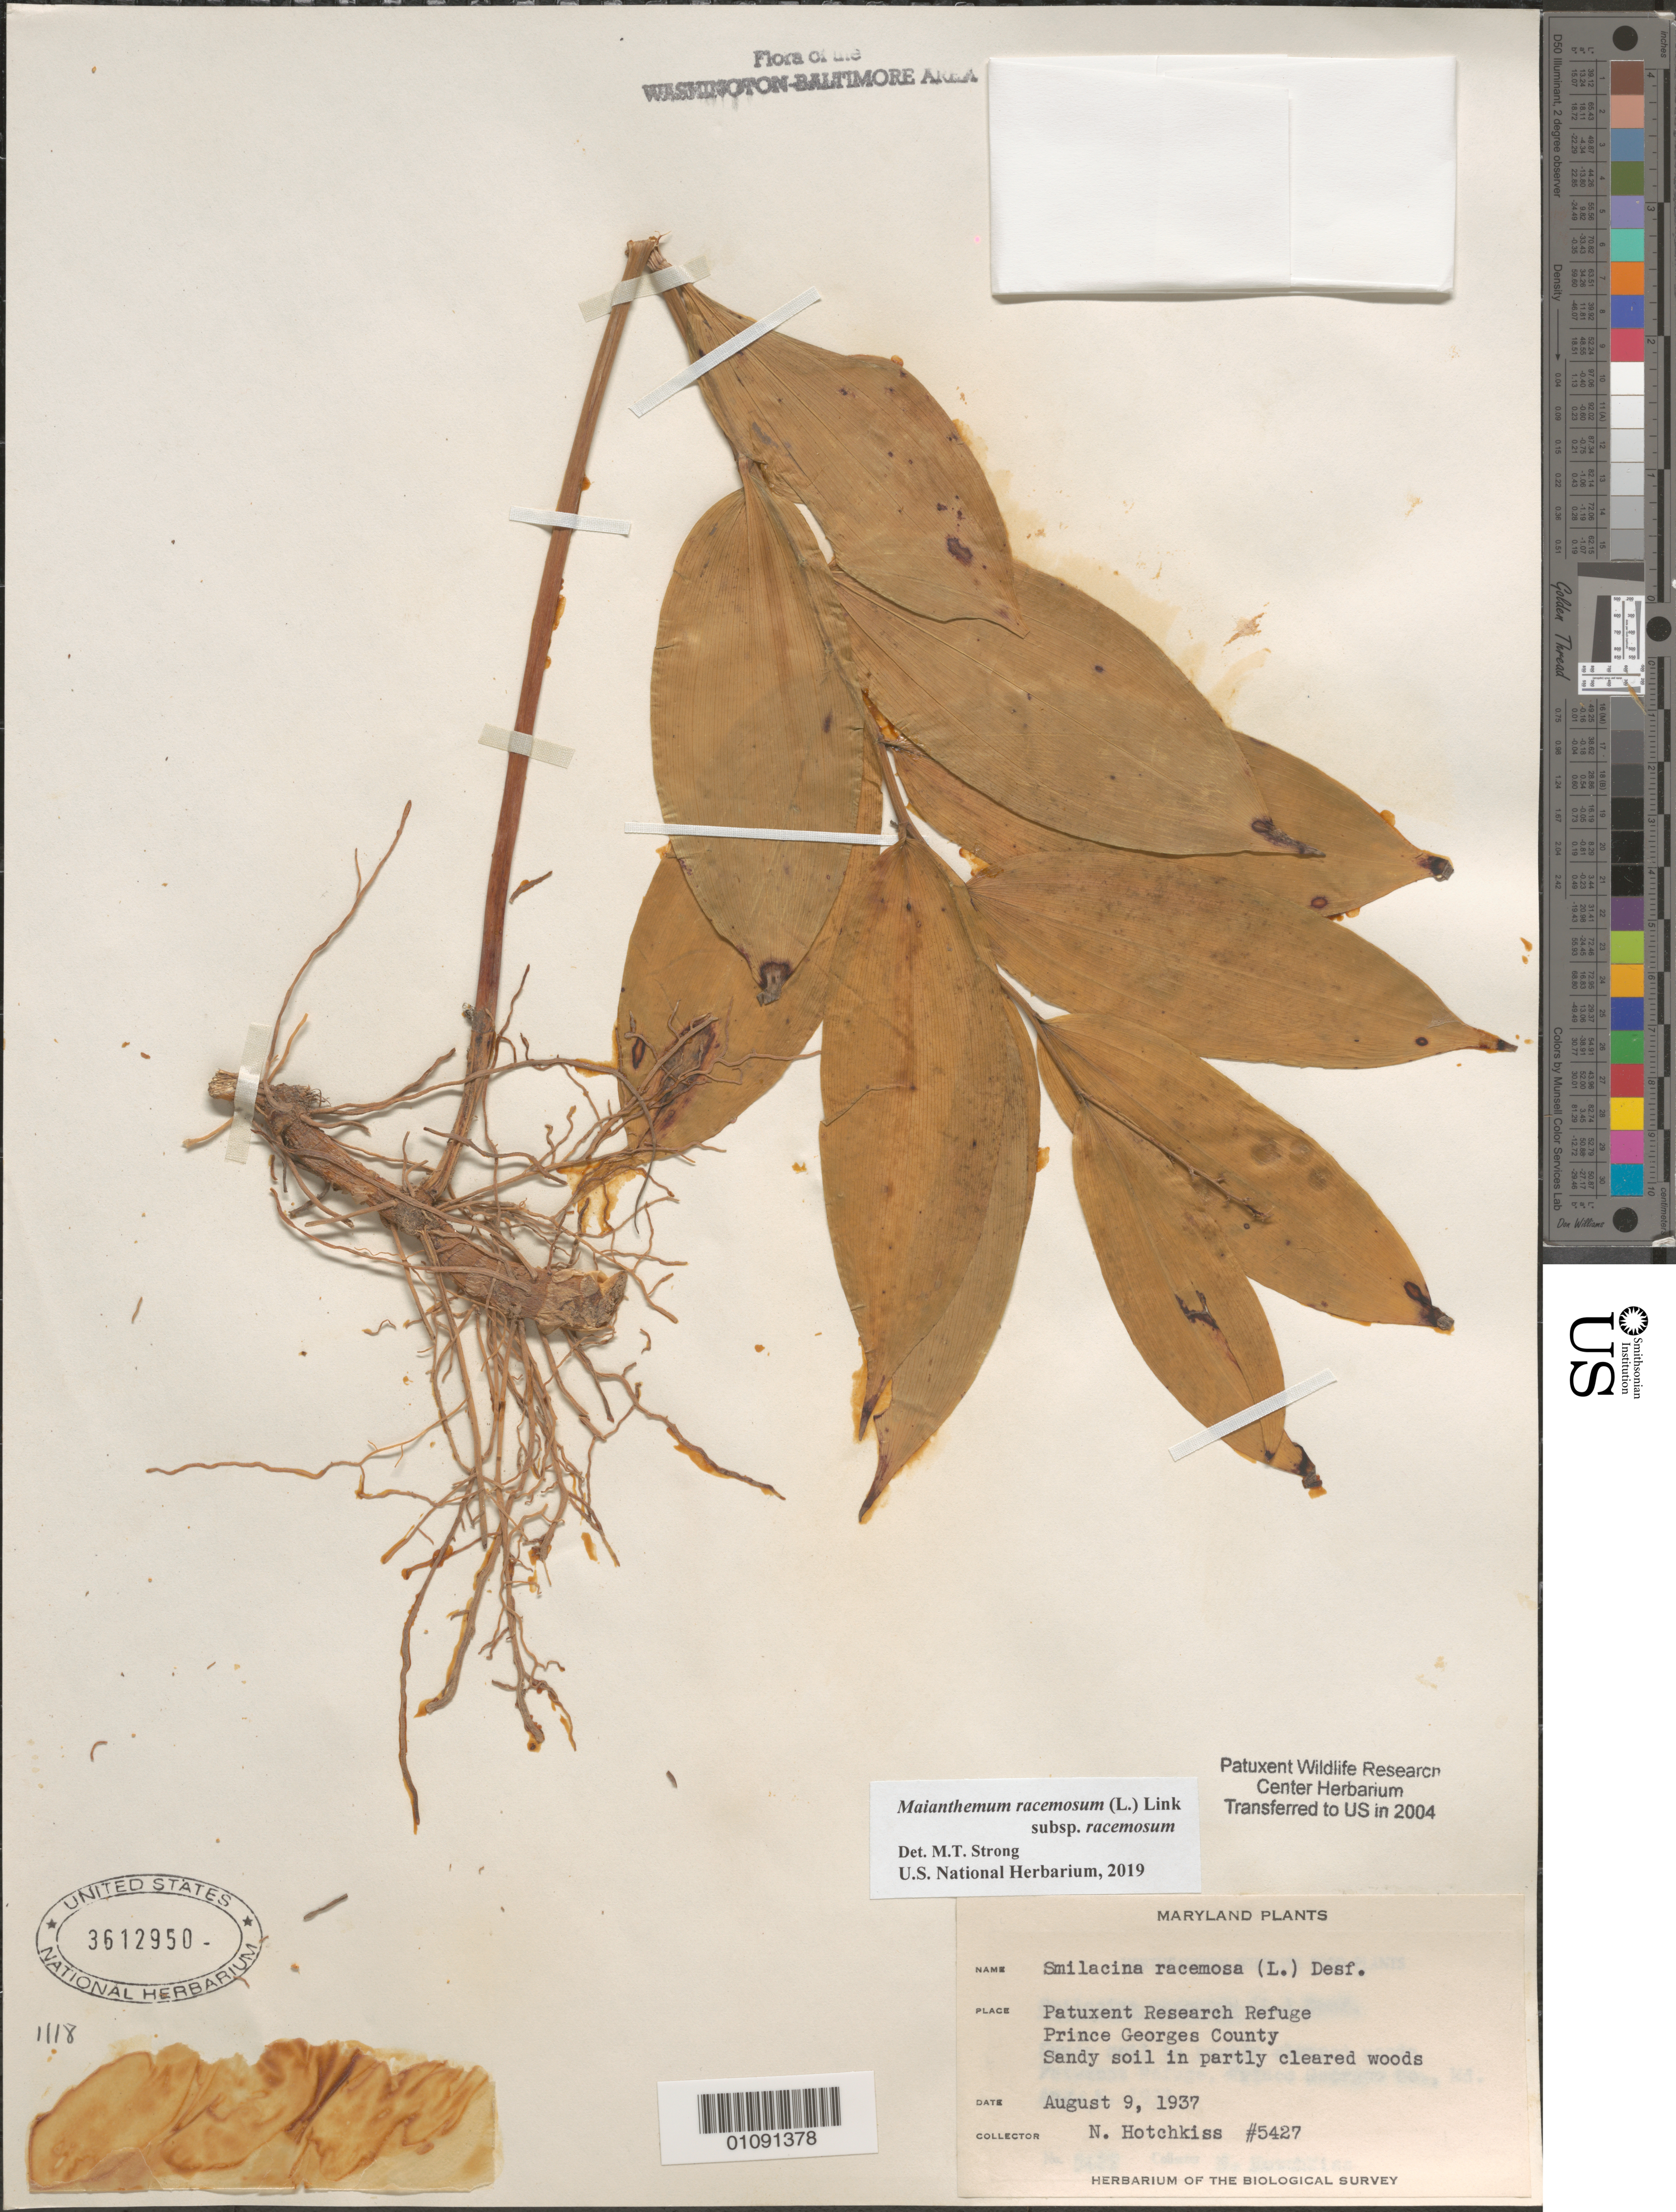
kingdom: Plantae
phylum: Tracheophyta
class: Liliopsida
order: Asparagales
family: Asparagaceae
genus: Maianthemum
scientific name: Maianthemum racemosum subsp. racemosum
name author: (L.) Link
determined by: Strong, Mark T., (BOT), Smithsonian Institution - National Museum of Natural History (UNITED STATES)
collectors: N. Hotchkiss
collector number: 5427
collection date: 1937-08-09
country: United States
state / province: Maryland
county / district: Prince George's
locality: Patuxent Wildlife Refuge.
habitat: Sandy soil in partly cleared woods.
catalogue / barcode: US 3612950